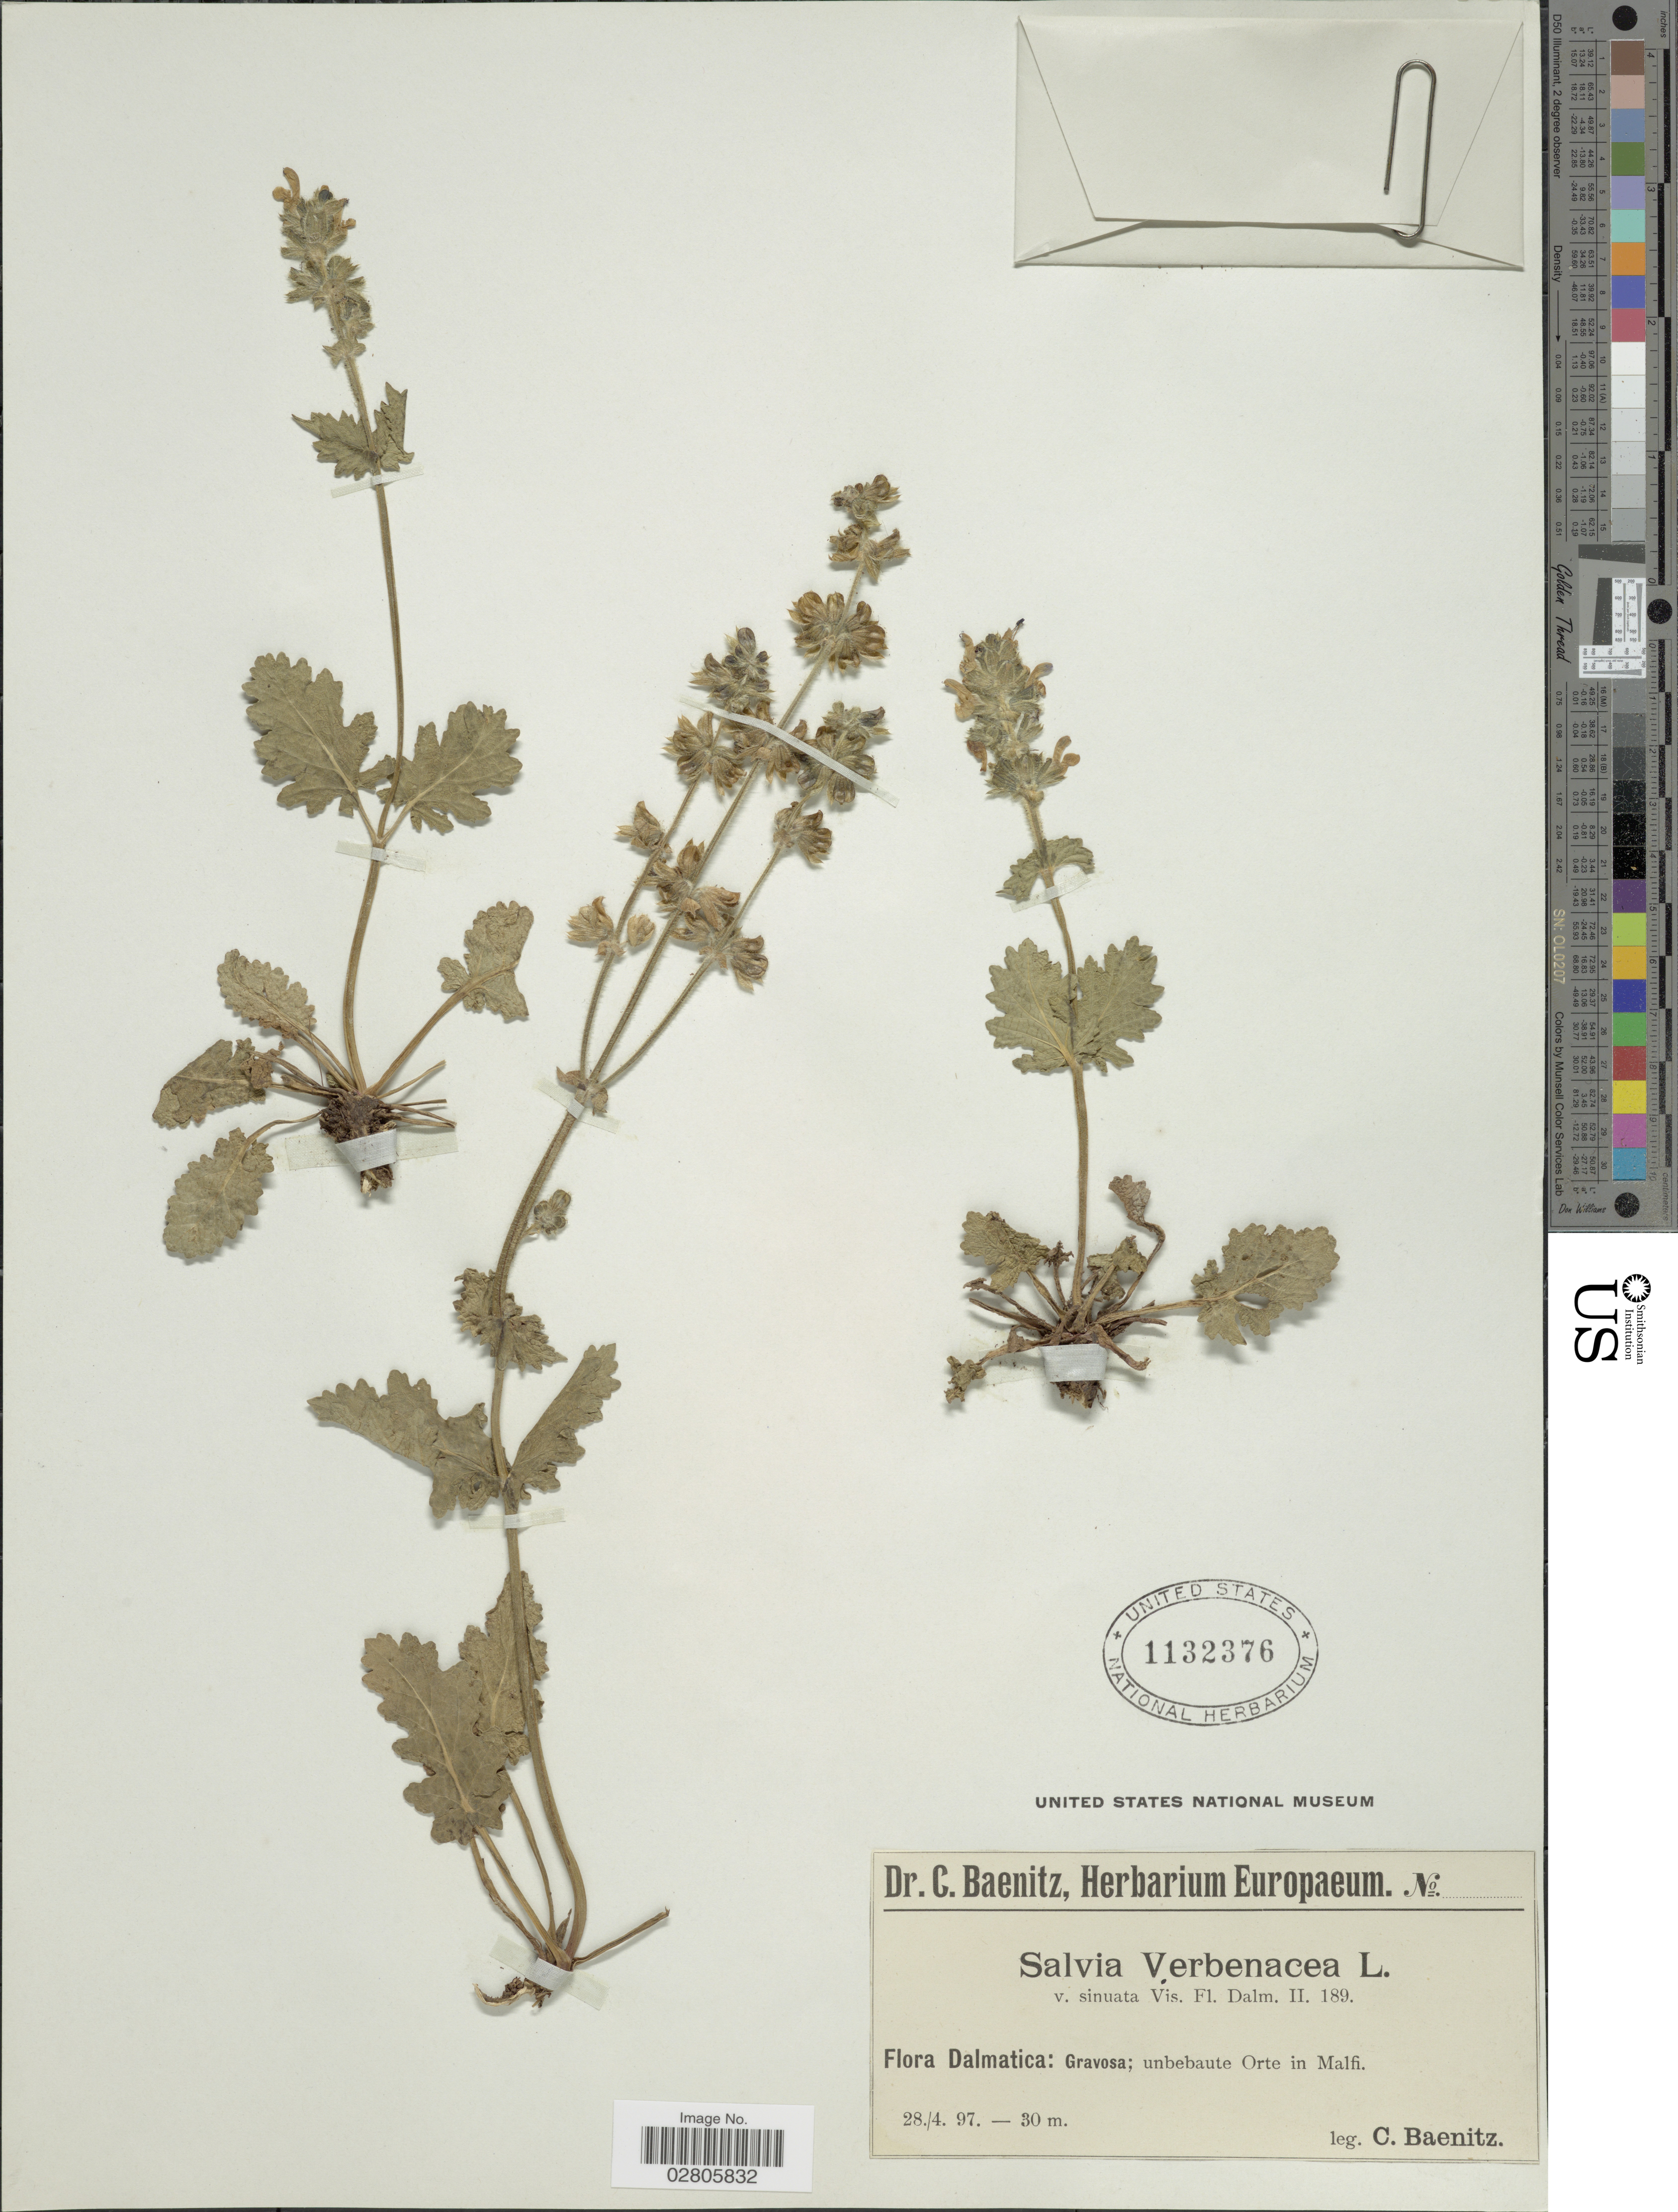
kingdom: Plantae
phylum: Tracheophyta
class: Magnoliopsida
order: Lamiales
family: Lamiaceae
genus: Salvia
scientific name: Salvia verbenacea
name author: L.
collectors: C. G. Baenitz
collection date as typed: Transcribed d/m/y: 28/4/97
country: Croatia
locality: Dalmatica: Gravosa; unbebaute Orte in Malfi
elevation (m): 30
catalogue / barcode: US 1132376